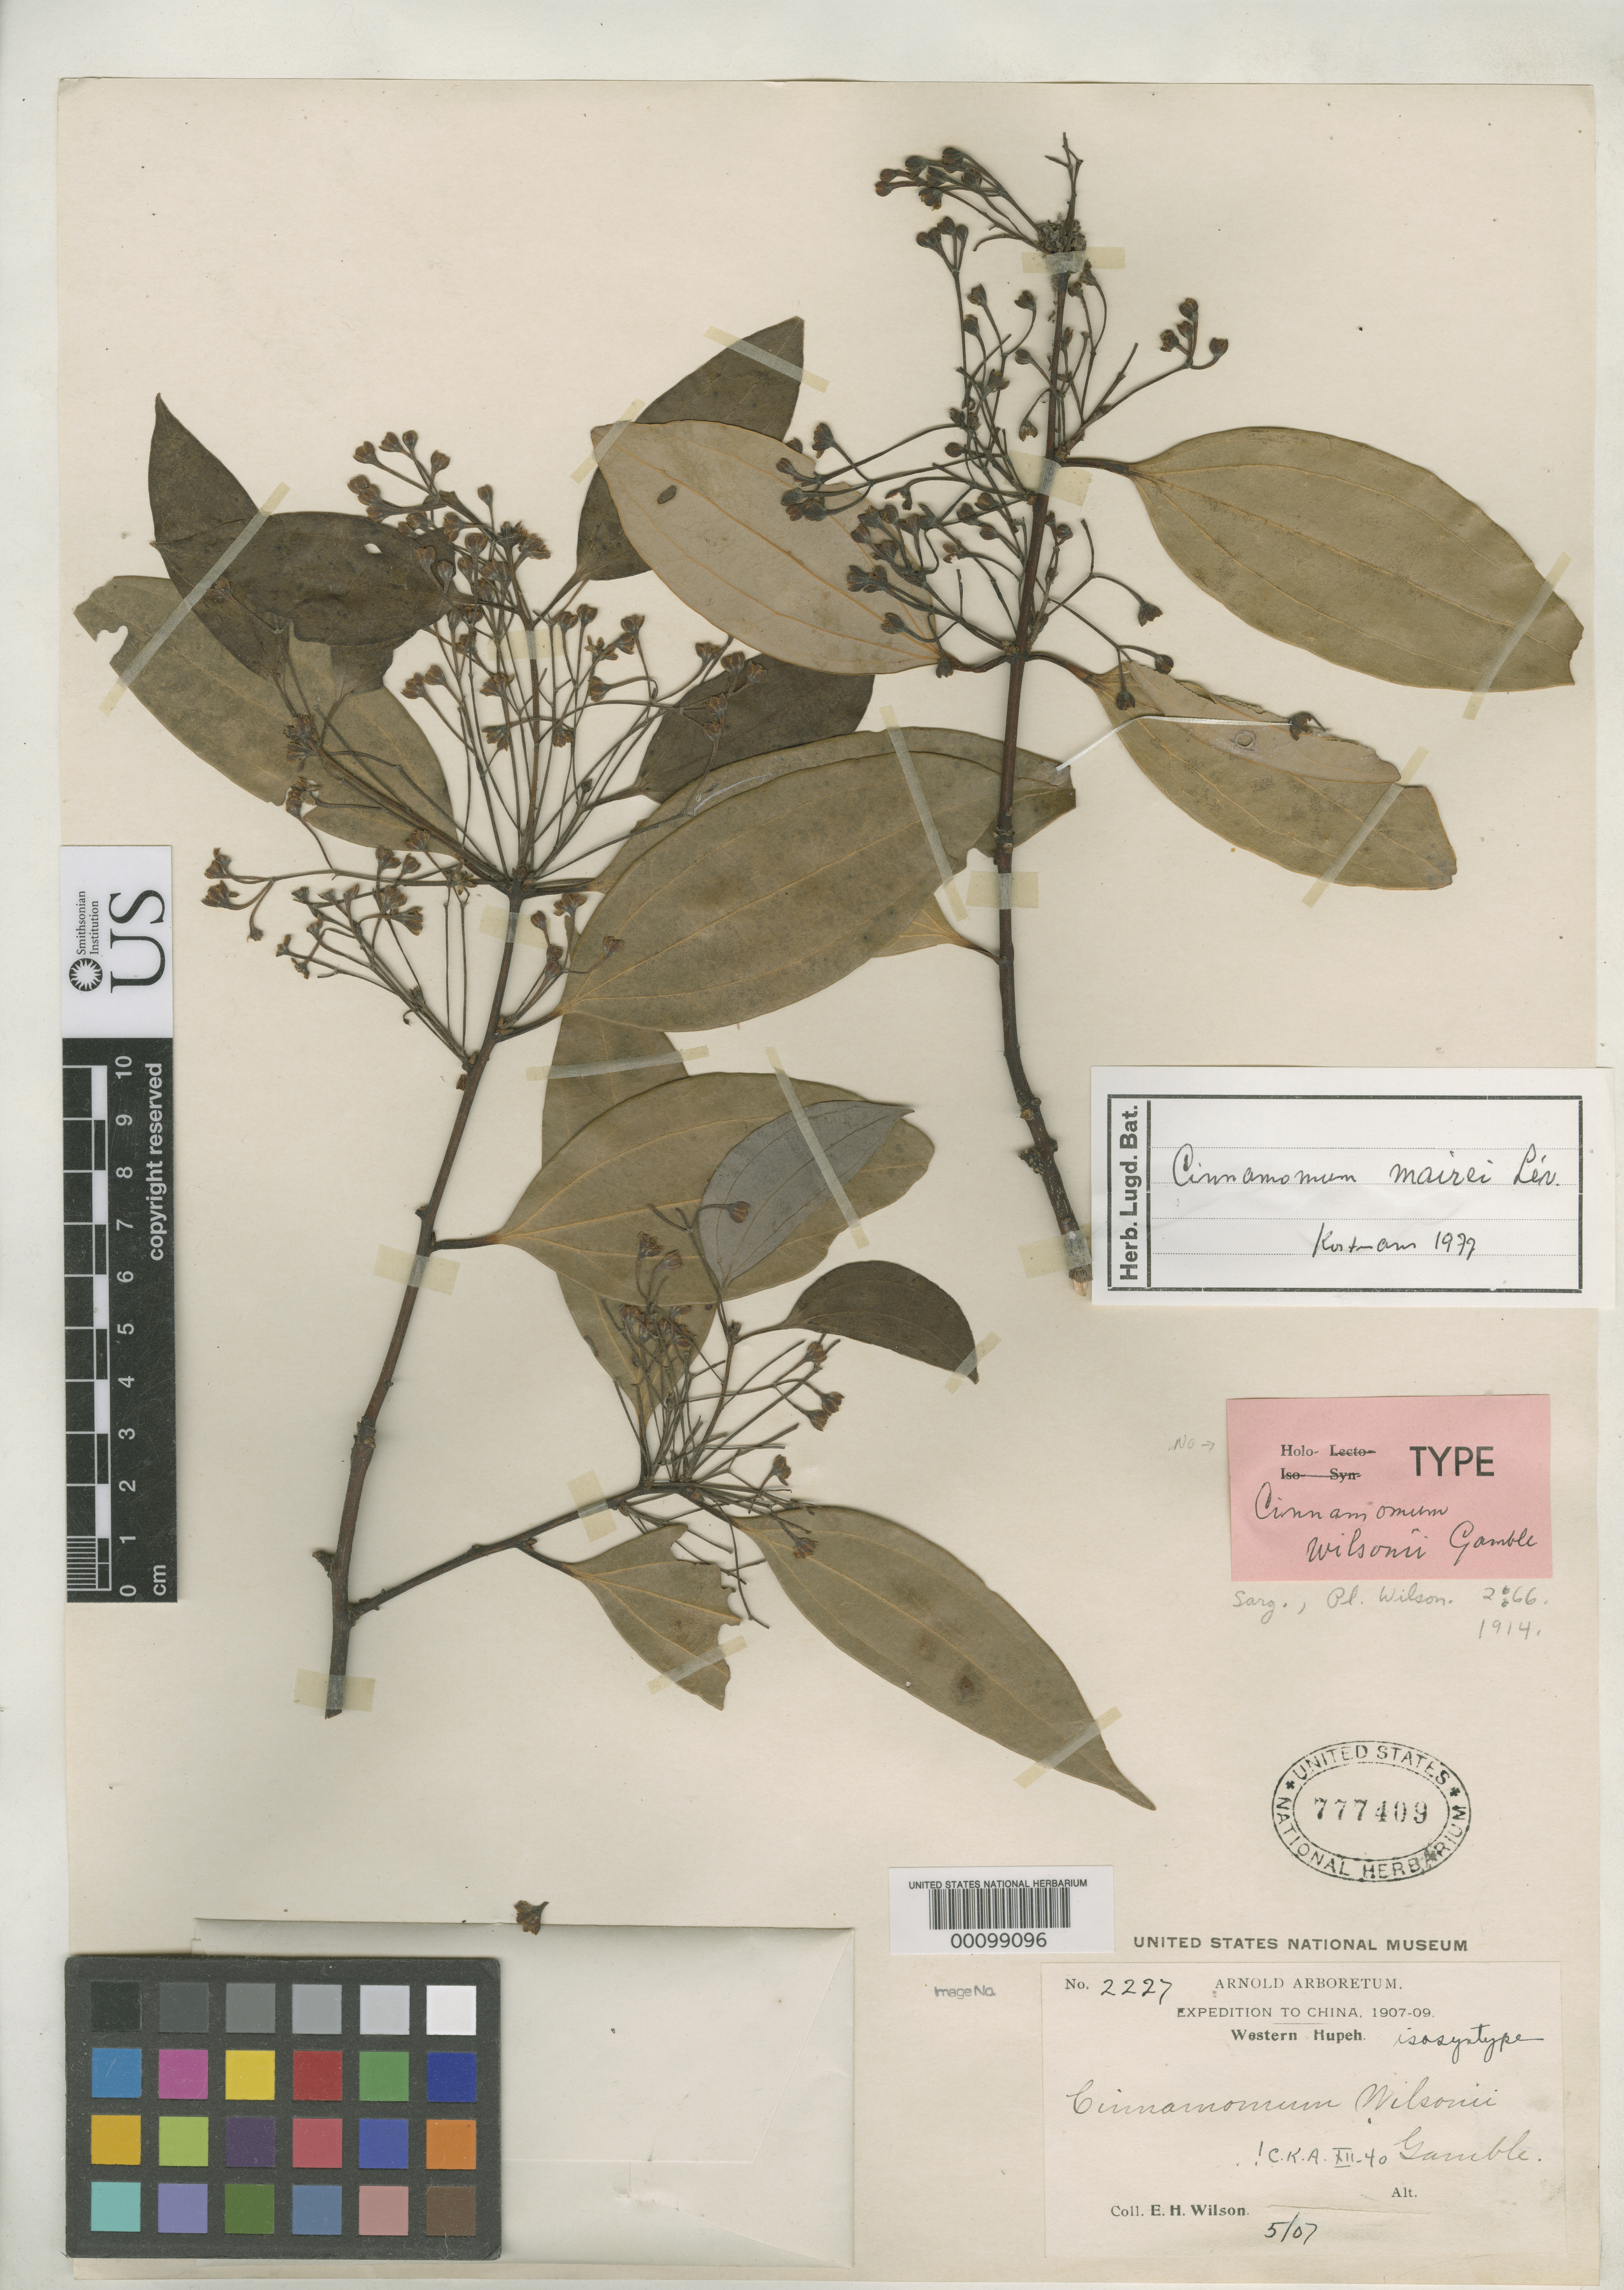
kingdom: Plantae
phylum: Tracheophyta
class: Magnoliopsida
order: Laurales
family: Lauraceae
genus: Cinnamomum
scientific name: Cinnamomum wilsonii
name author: Gamble in Sarg.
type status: Isosyntype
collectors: E. H. Wilson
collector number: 2227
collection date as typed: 30 May 1907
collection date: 1907-05-30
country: China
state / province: Hubei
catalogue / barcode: US 777409